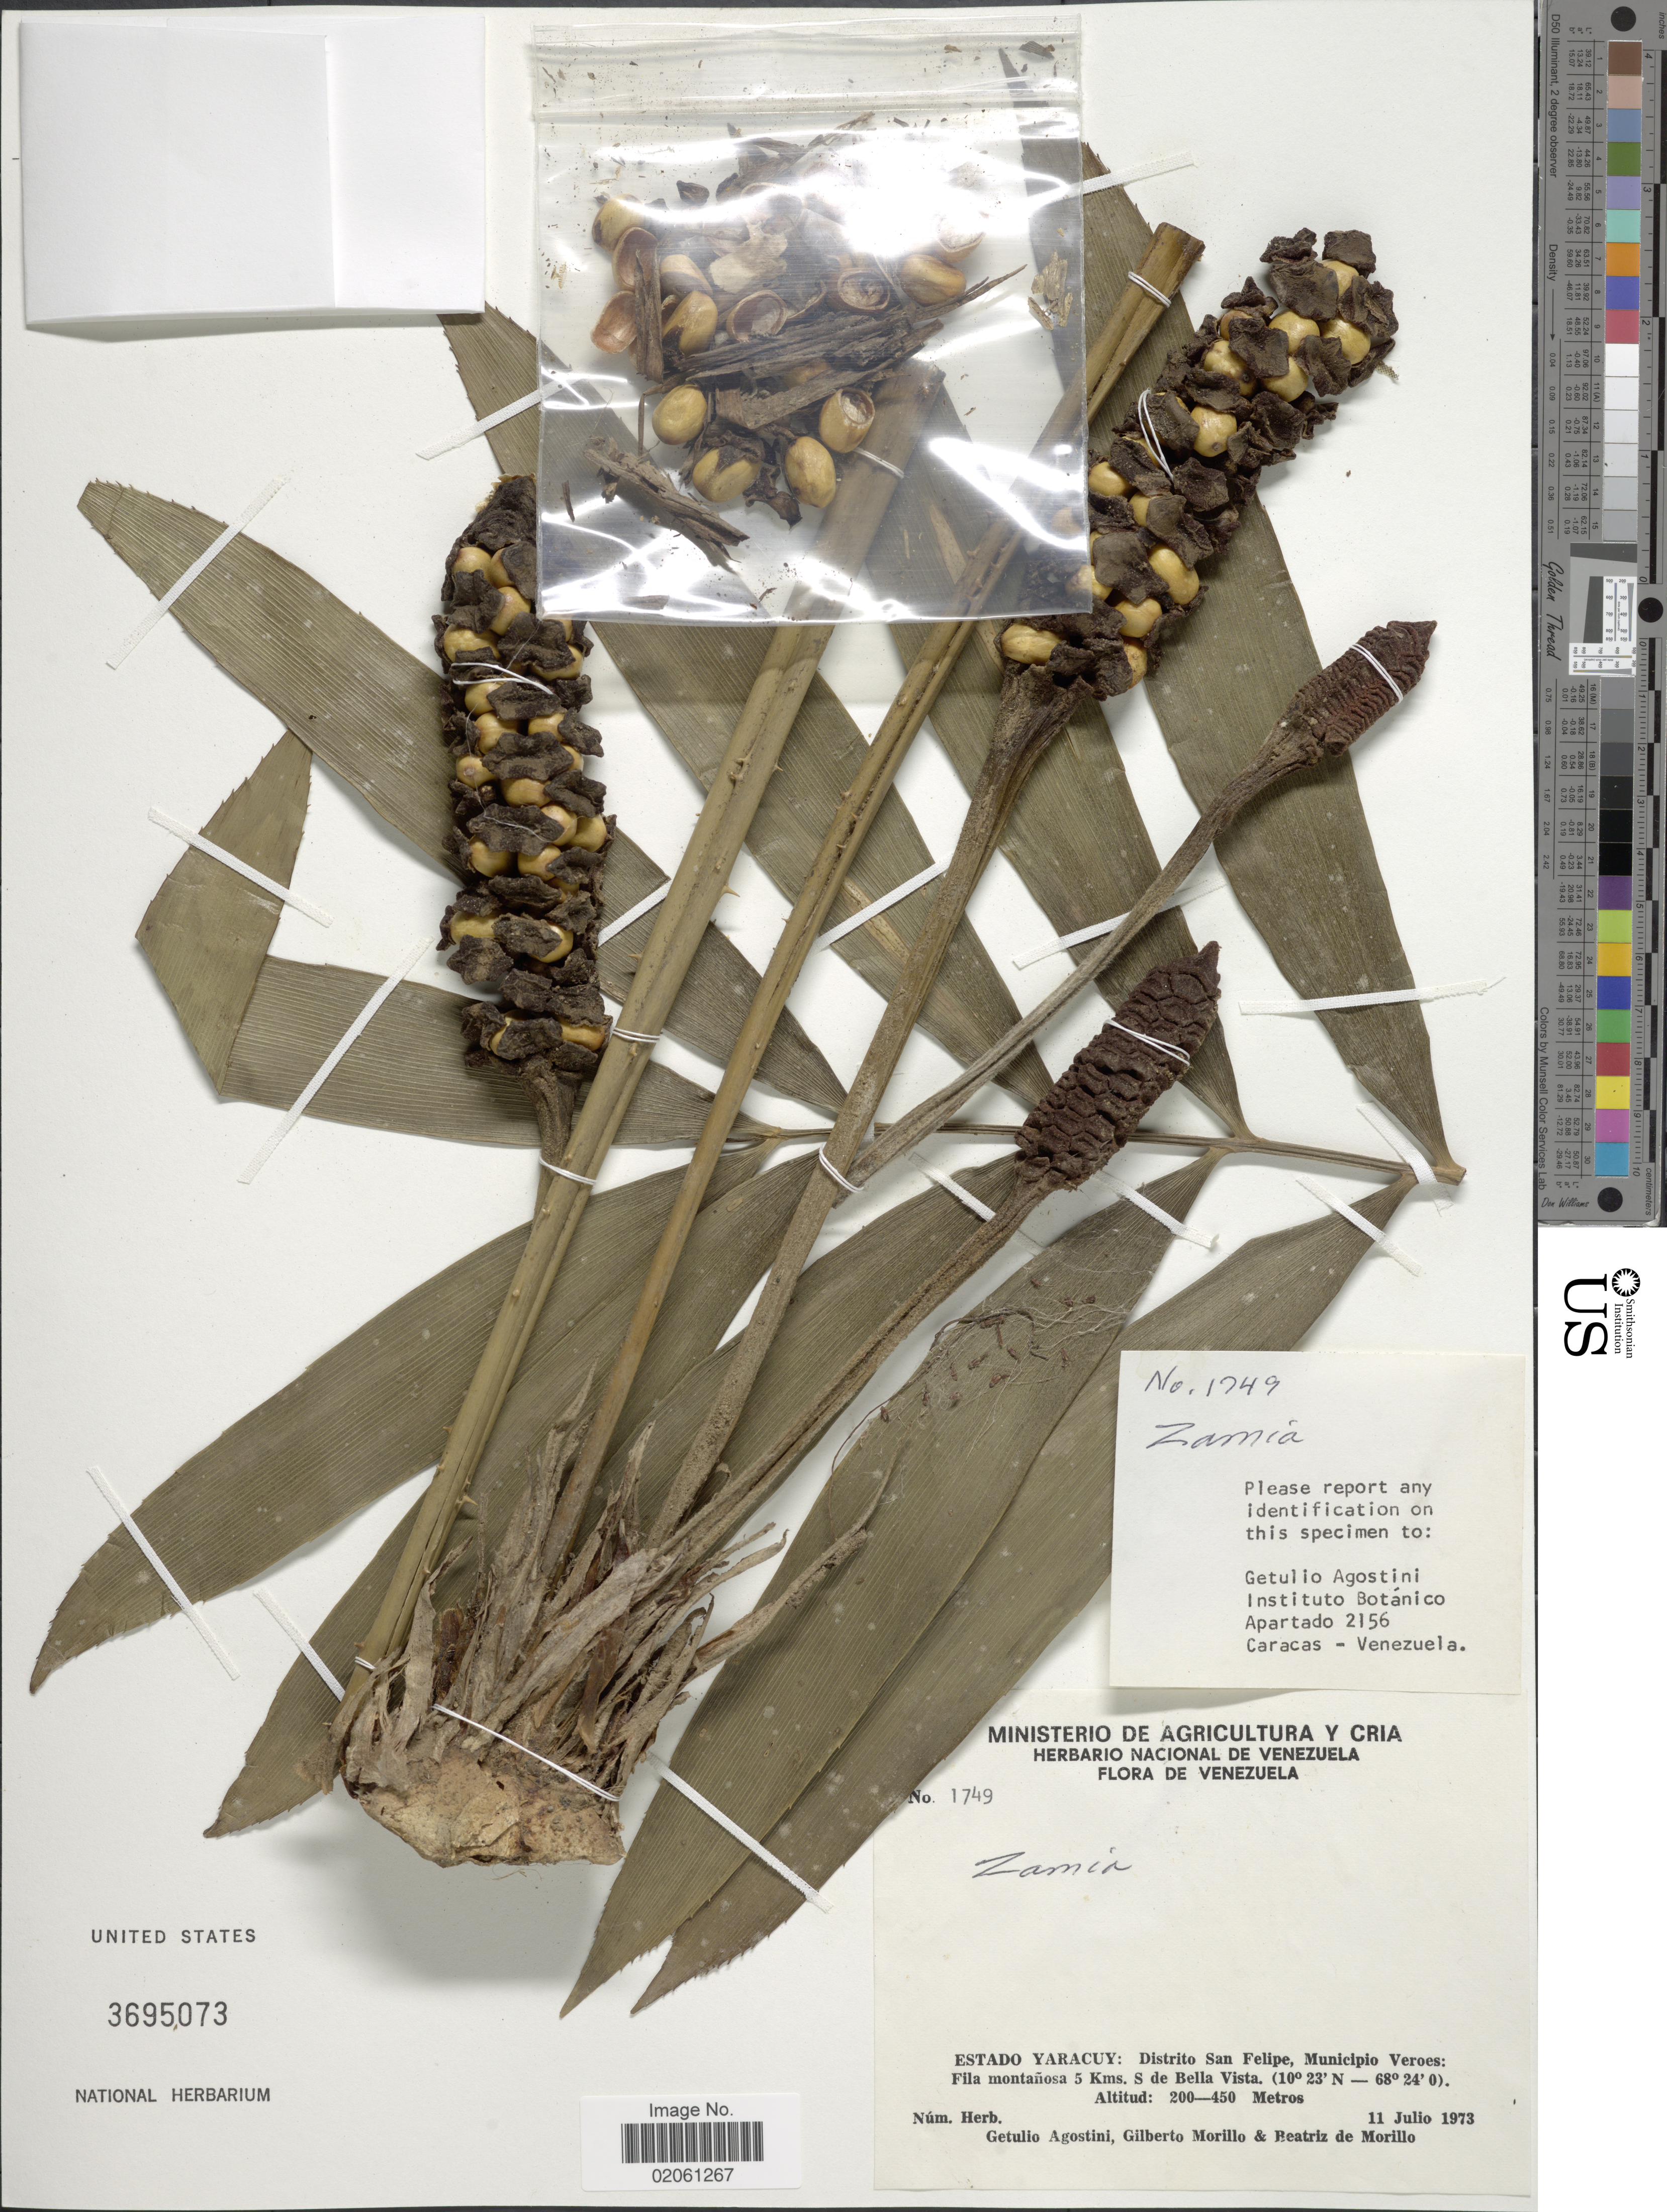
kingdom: Plantae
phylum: Tracheophyta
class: Cycadopsida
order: Cycadales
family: Zamiaceae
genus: Zamia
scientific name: Zamia sp.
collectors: G. Agostini, G. N. Morillo & B. Morillo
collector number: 1749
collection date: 1973-07-11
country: Venezuela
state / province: Yaracuy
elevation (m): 200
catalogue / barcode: US 3695073